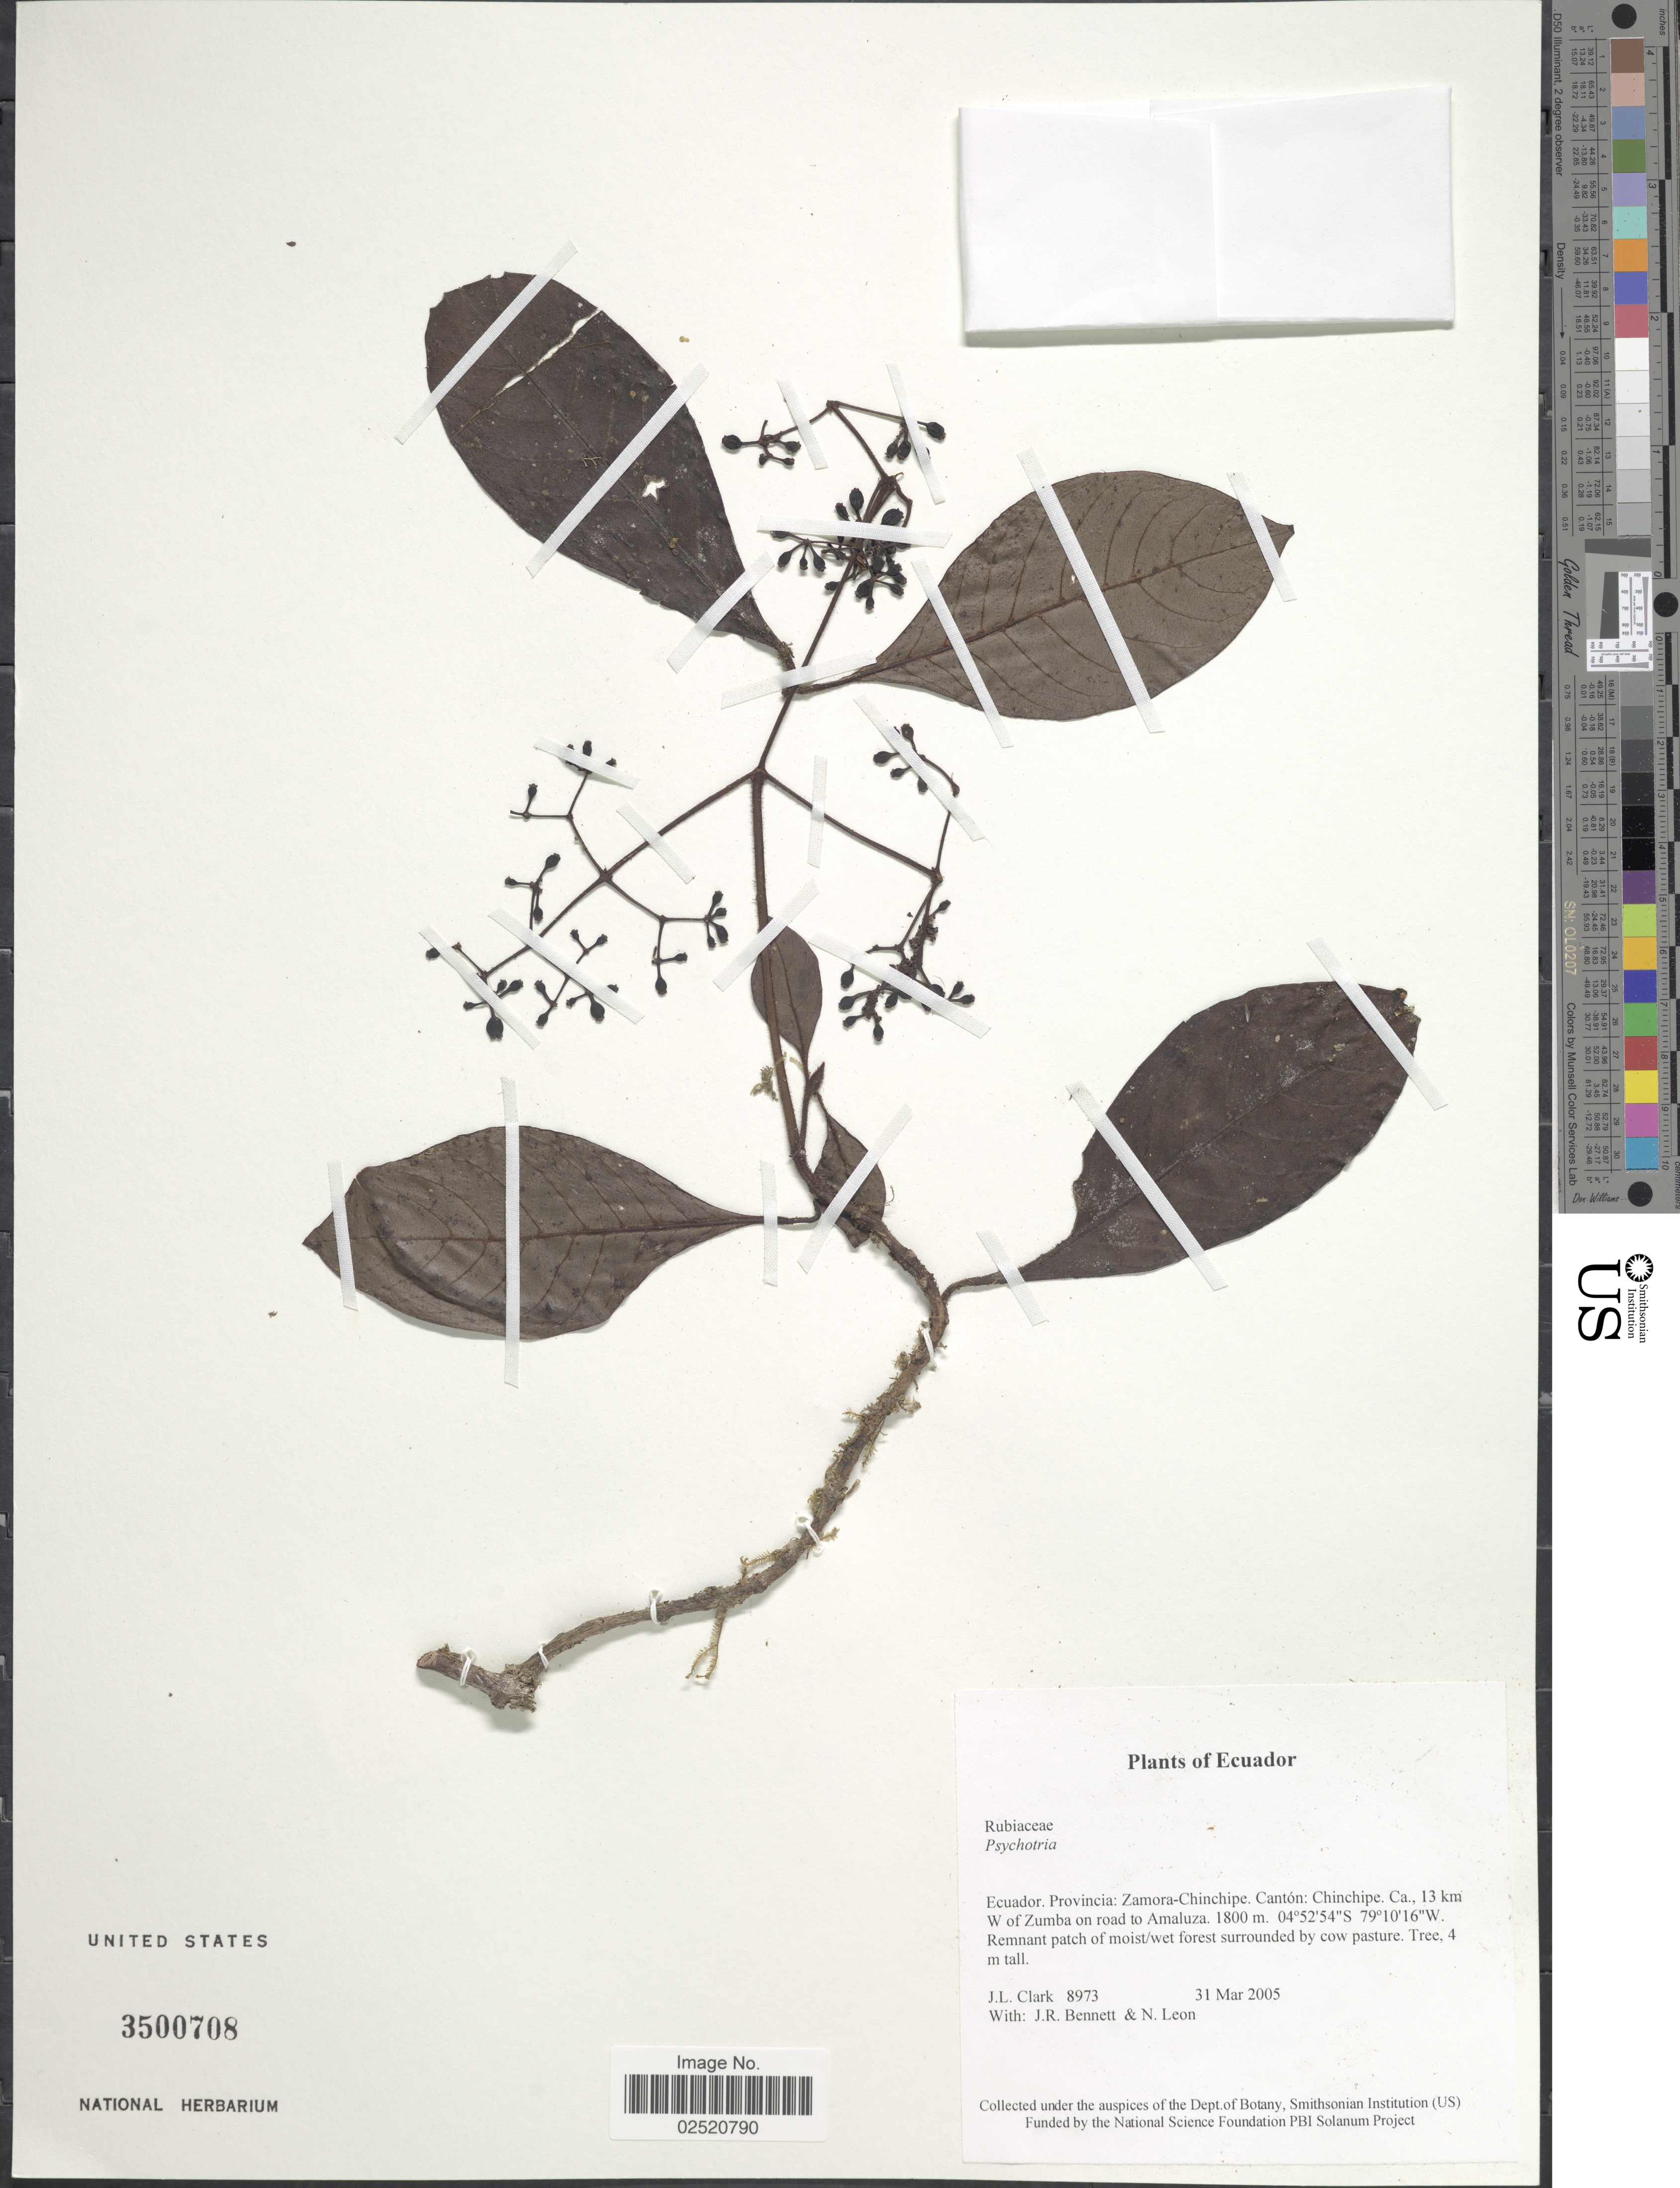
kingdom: Plantae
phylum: Tracheophyta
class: Magnoliopsida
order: Gentianales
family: Rubiaceae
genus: Psychotria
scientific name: Psychotria sp.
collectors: J. L. Clark, J. R. Bennett & N. Leon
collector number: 8973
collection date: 2005-03-31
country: Ecuador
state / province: Zamora-Chinchipe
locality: Canton: Chinchipe, ca., 13 km W of Zumba on road to Amaluza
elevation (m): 1800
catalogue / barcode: US 3500708